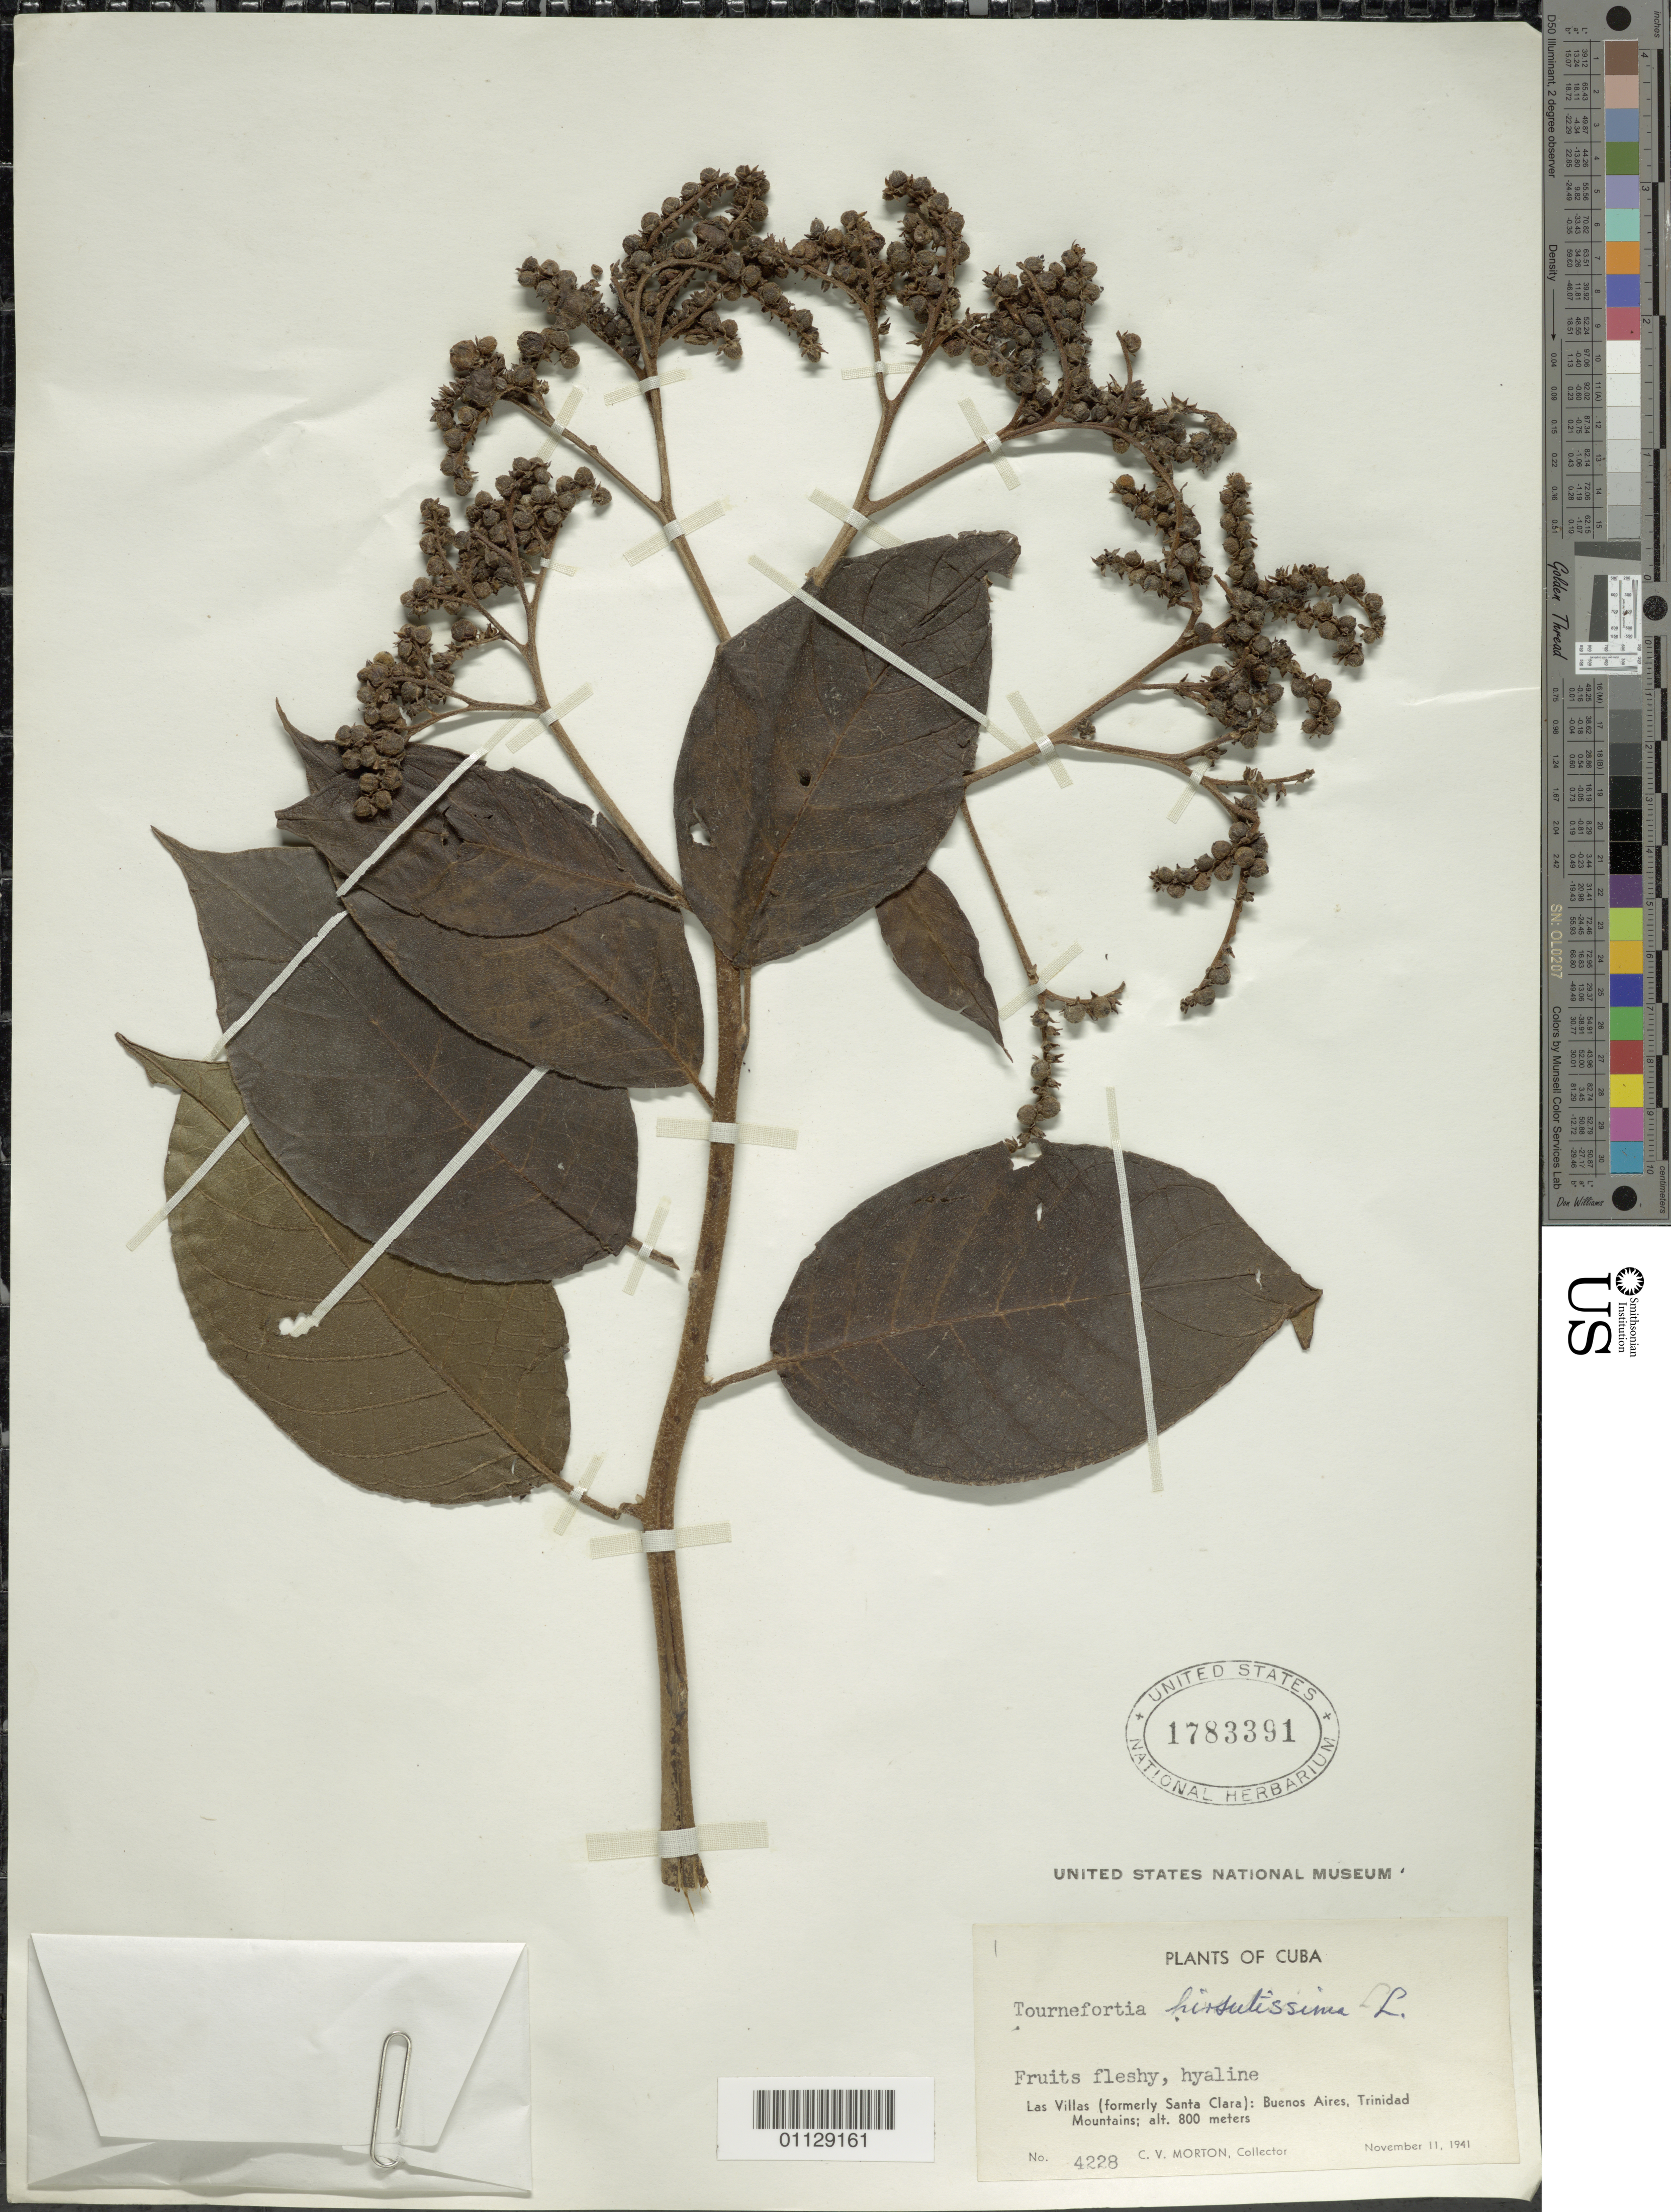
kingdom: Plantae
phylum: Tracheophyta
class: Magnoliopsida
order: Boraginales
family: Heliotropiaceae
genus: Tournefortia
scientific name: Tournefortia hirsutissima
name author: L.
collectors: C. V. Morton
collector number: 4228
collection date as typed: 11 Nov 1941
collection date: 1941-11-11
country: Cuba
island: Cuba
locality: Las Villas ( formerly Santa Clara): Buenos Aires, Trinidad Mountains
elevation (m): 800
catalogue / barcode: US 1783391